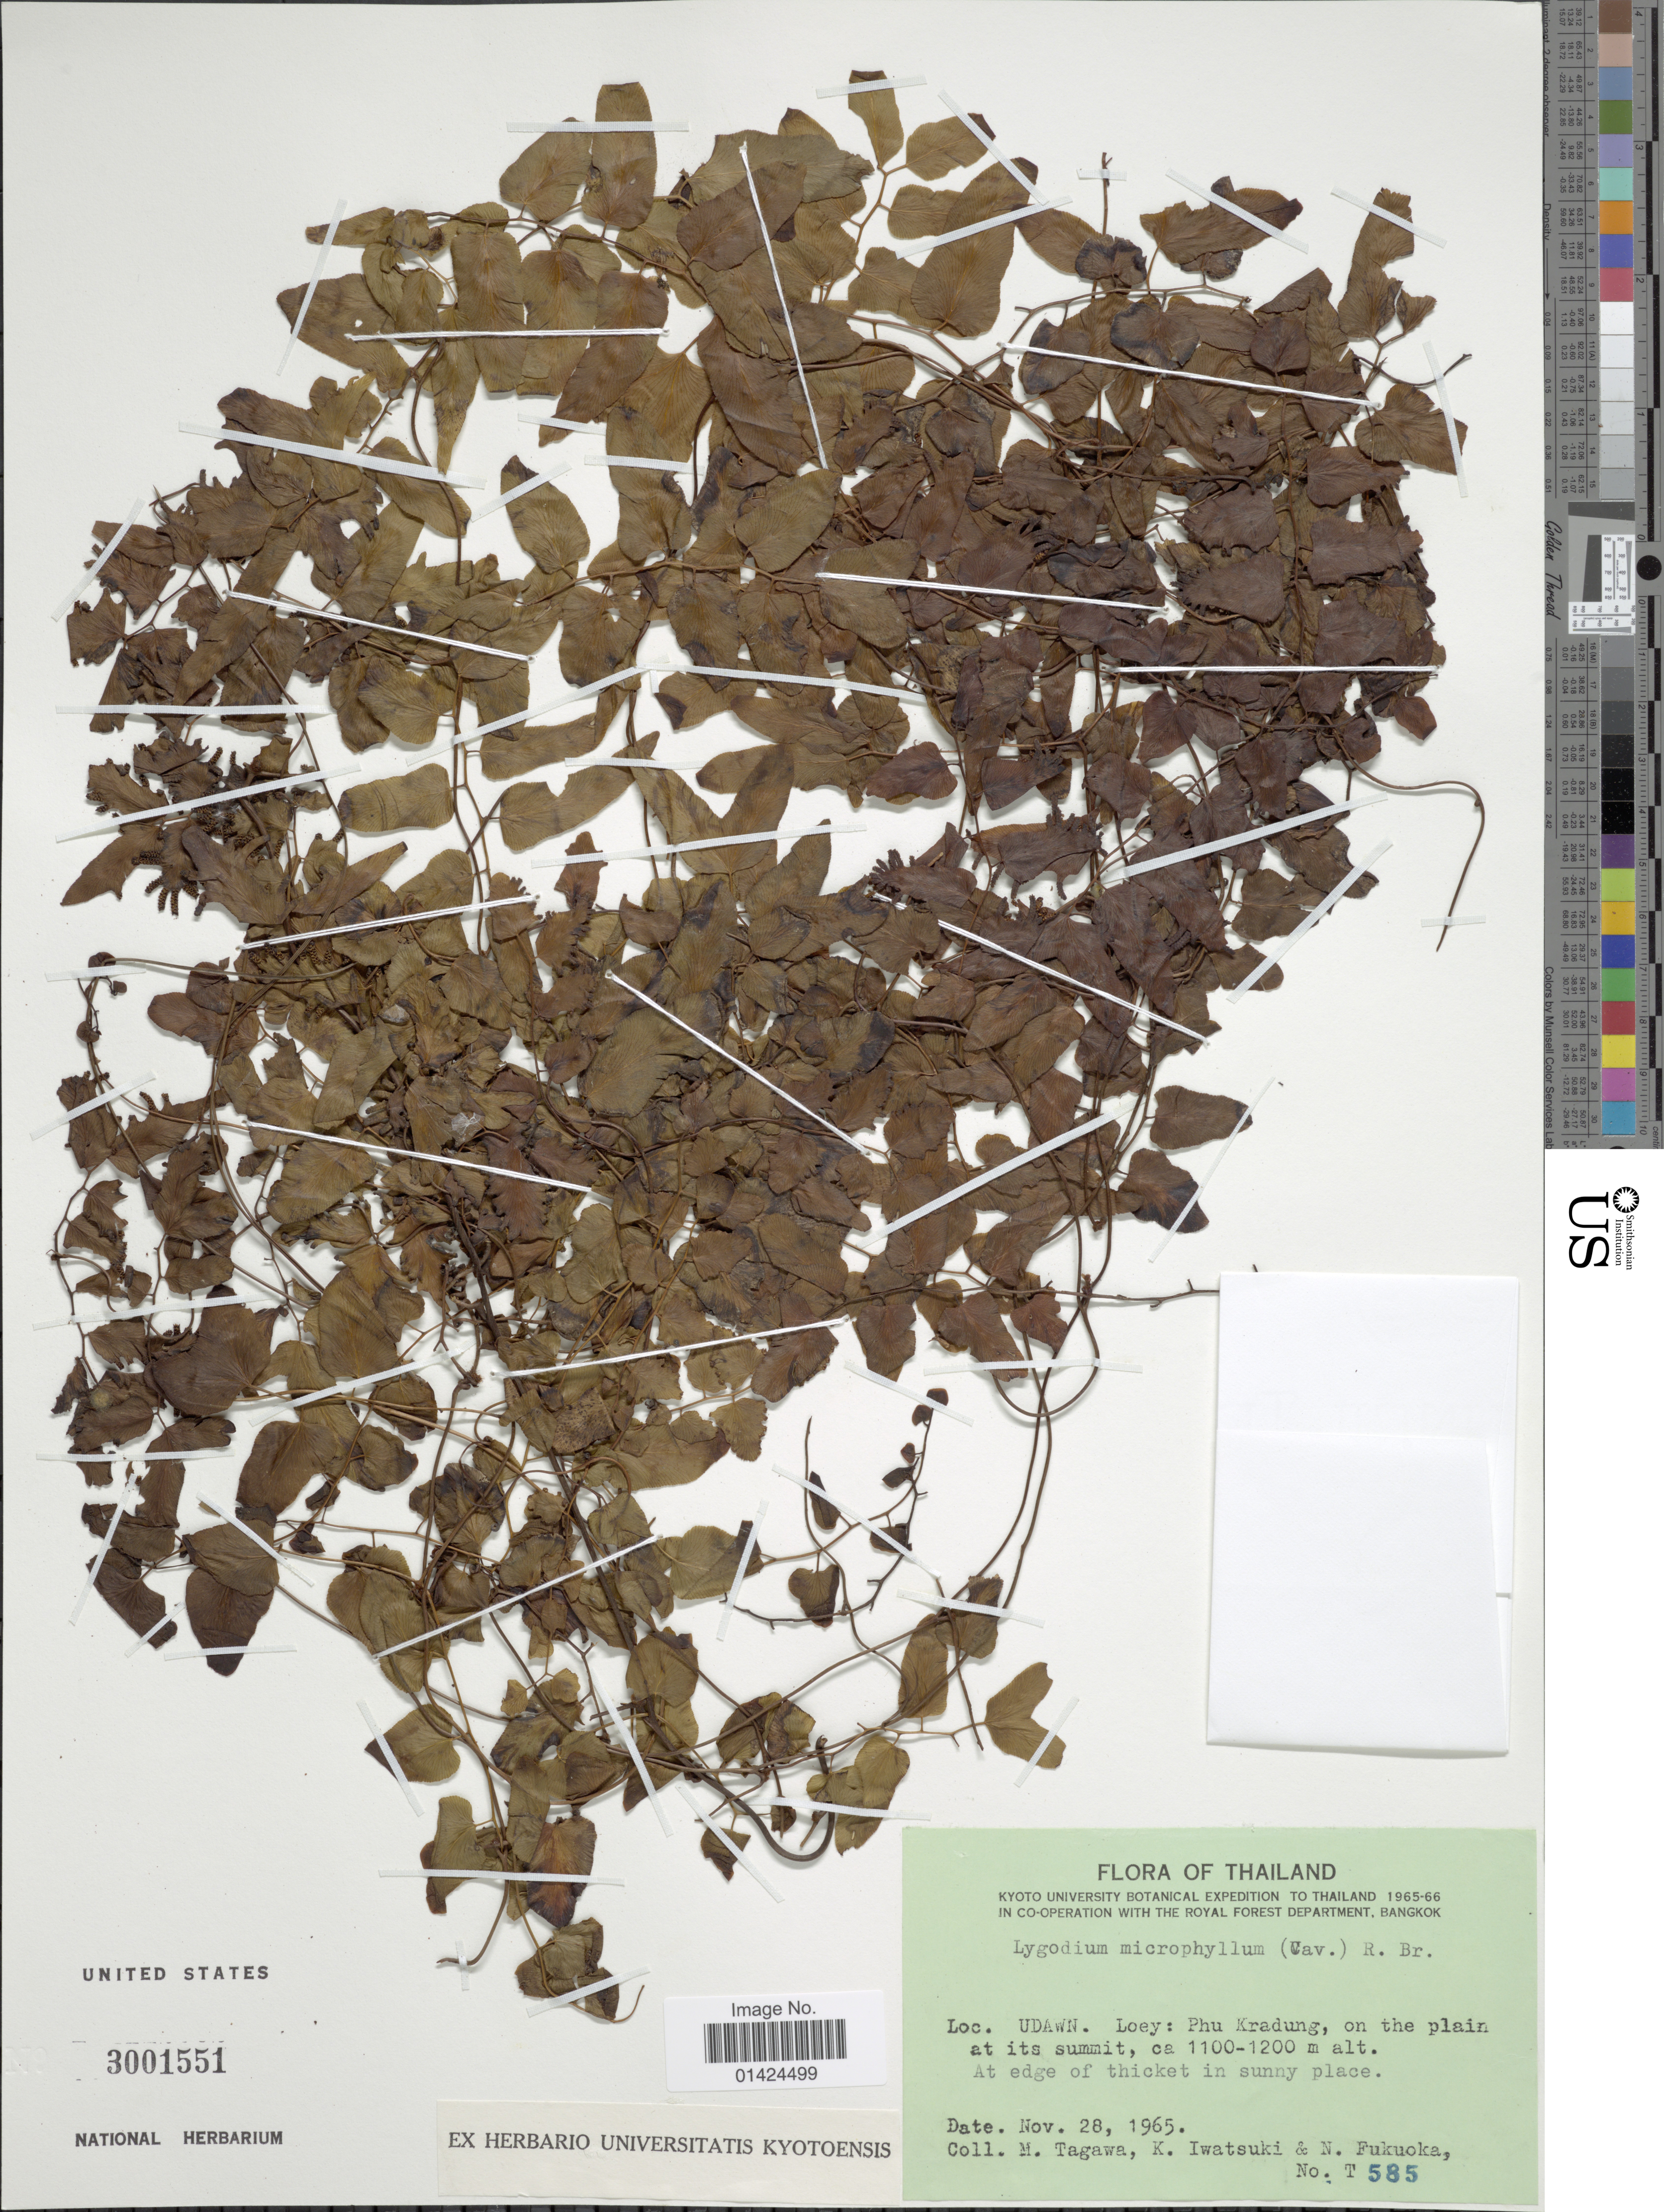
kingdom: Plantae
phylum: Tracheophyta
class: Polypodiopsida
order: Schizaeales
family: Lygodiaceae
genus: Lygodium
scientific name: Lygodium microphyllum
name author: (Cav.) R. Br.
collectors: M. Tagawa, K. Iwatsuki & N. Fukuoka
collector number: T 585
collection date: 1965-11-28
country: Thailand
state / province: Loei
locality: Udawn. Loey: Phu Kradung, on the plain at its summit.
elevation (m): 1100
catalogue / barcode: US 3001551